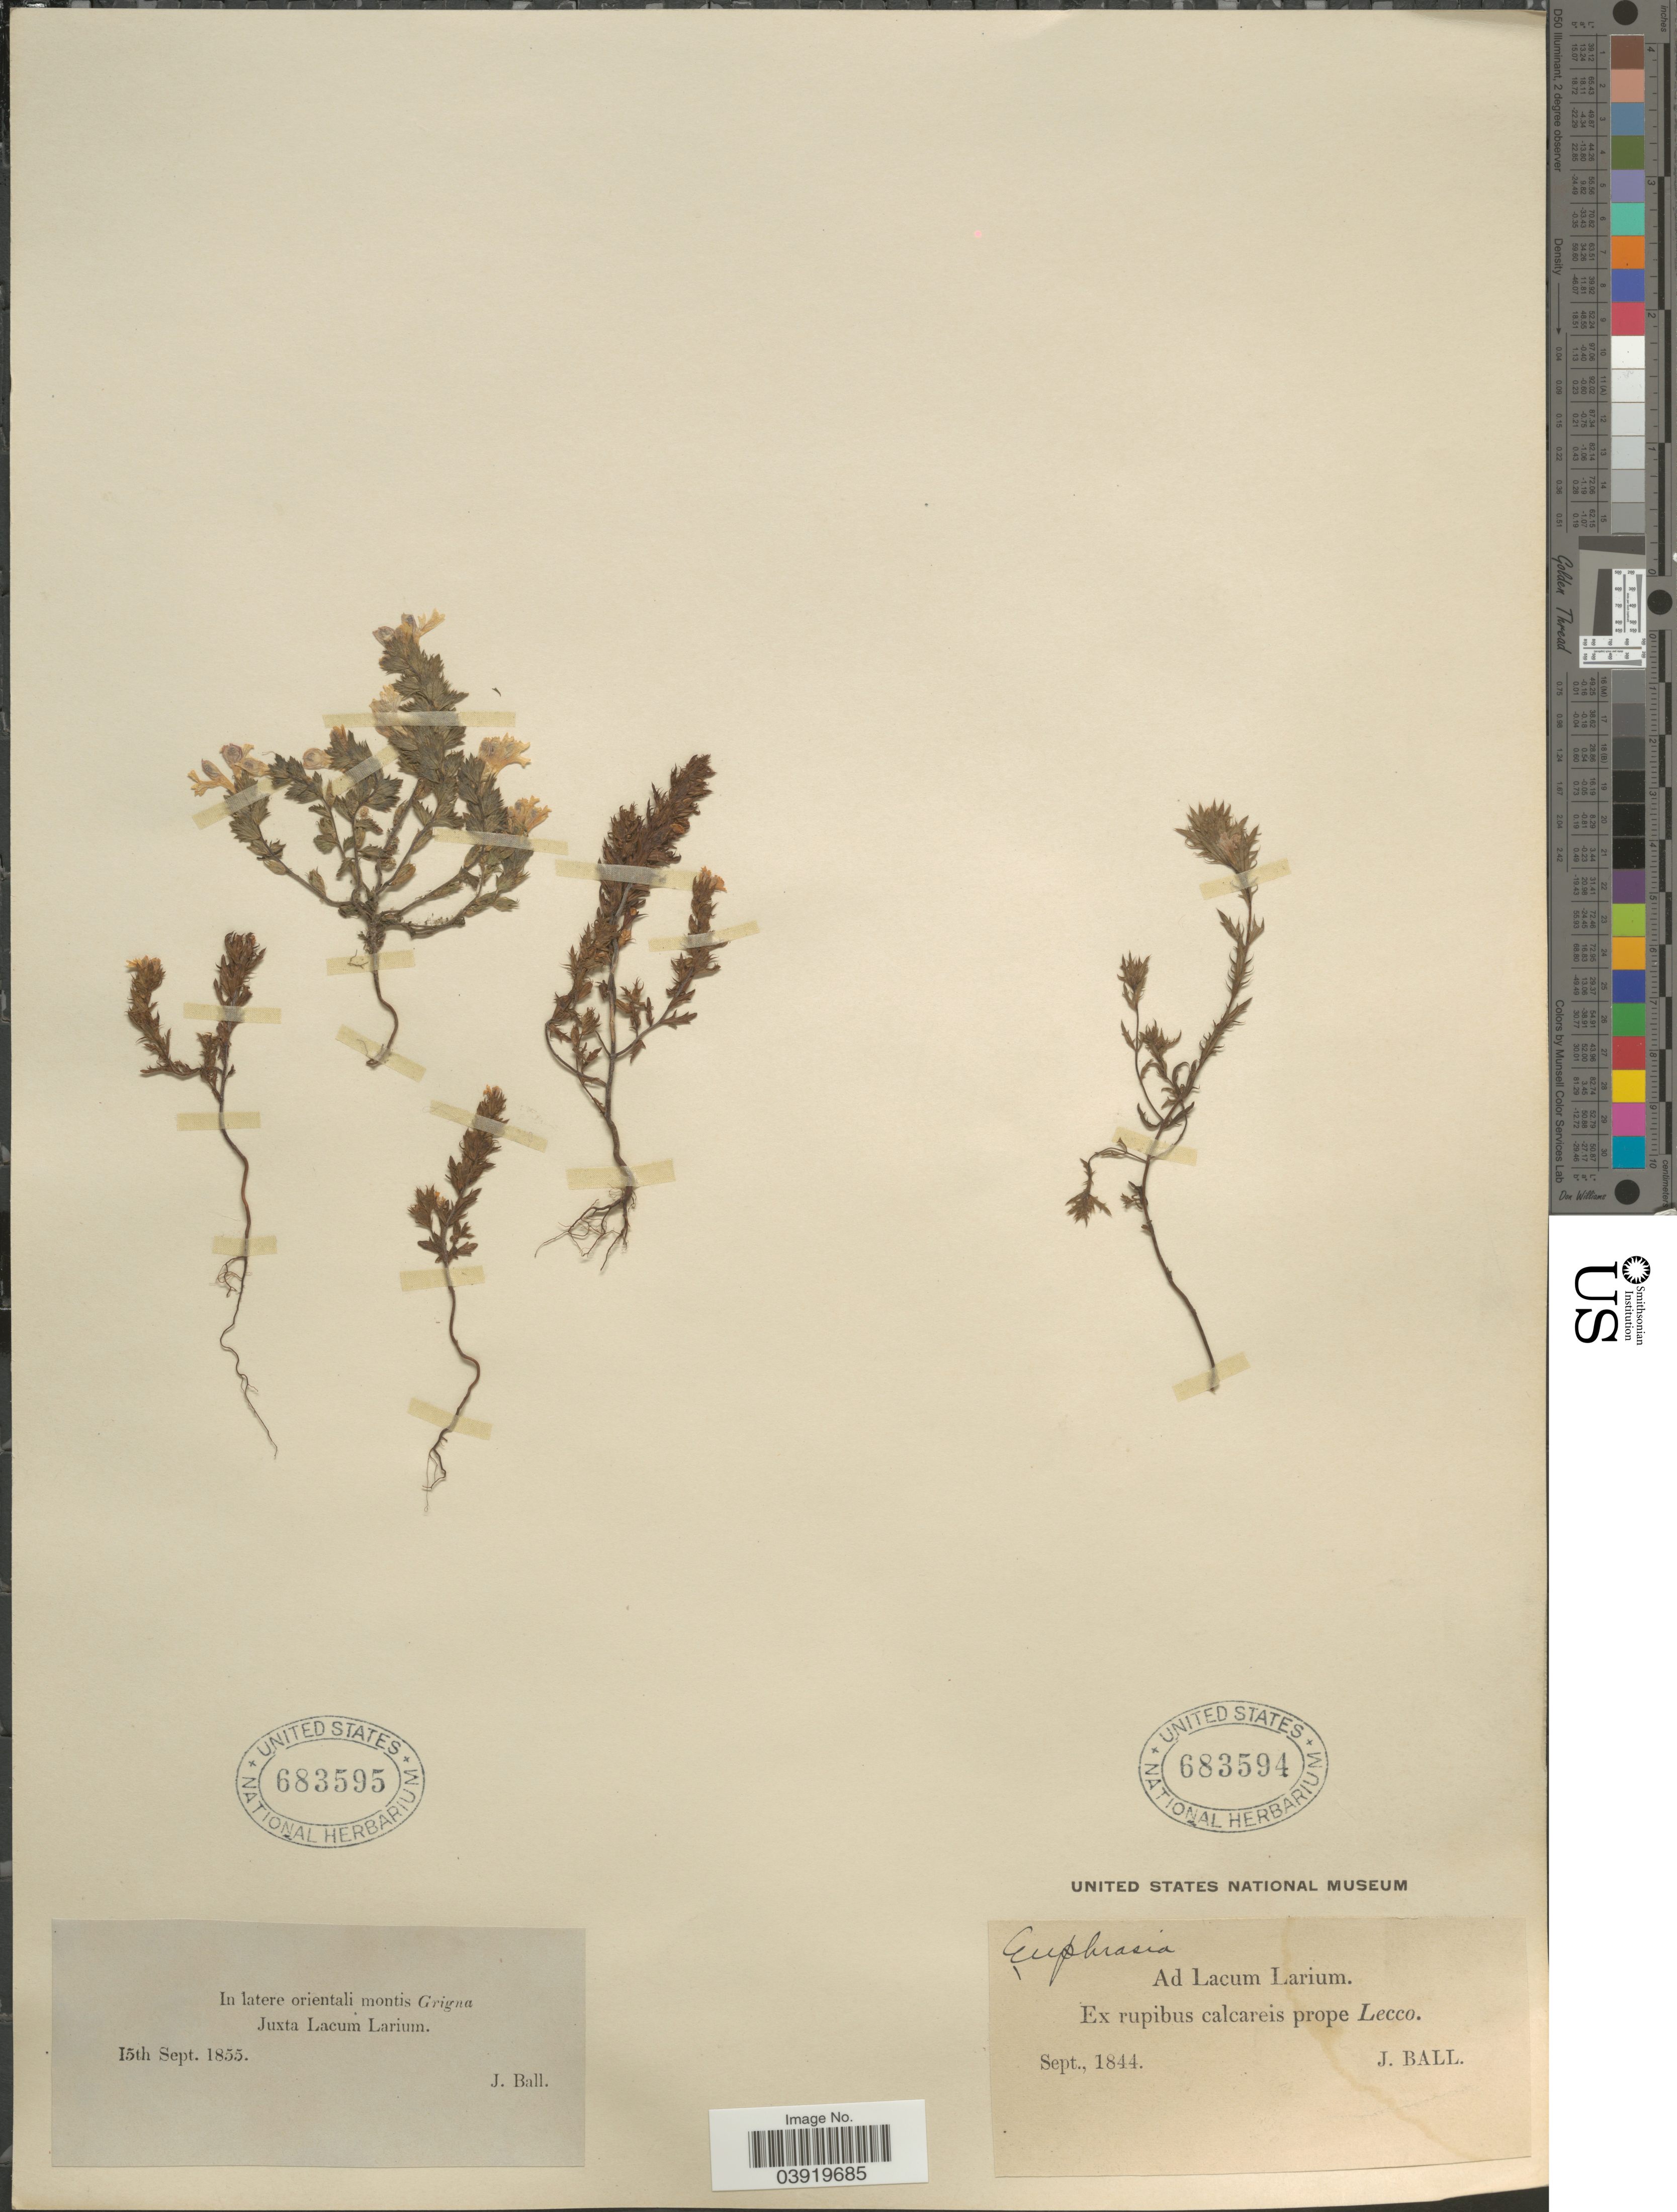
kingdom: Plantae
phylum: Tracheophyta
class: Magnoliopsida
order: Lamiales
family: Orobanchaceae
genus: Euphrasia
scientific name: Euphrasia sp.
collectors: J. Ball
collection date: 1855-09-15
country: Italy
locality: In latere orientali montis Grigna Juxta Lacum Larium.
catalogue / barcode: US 683595-2